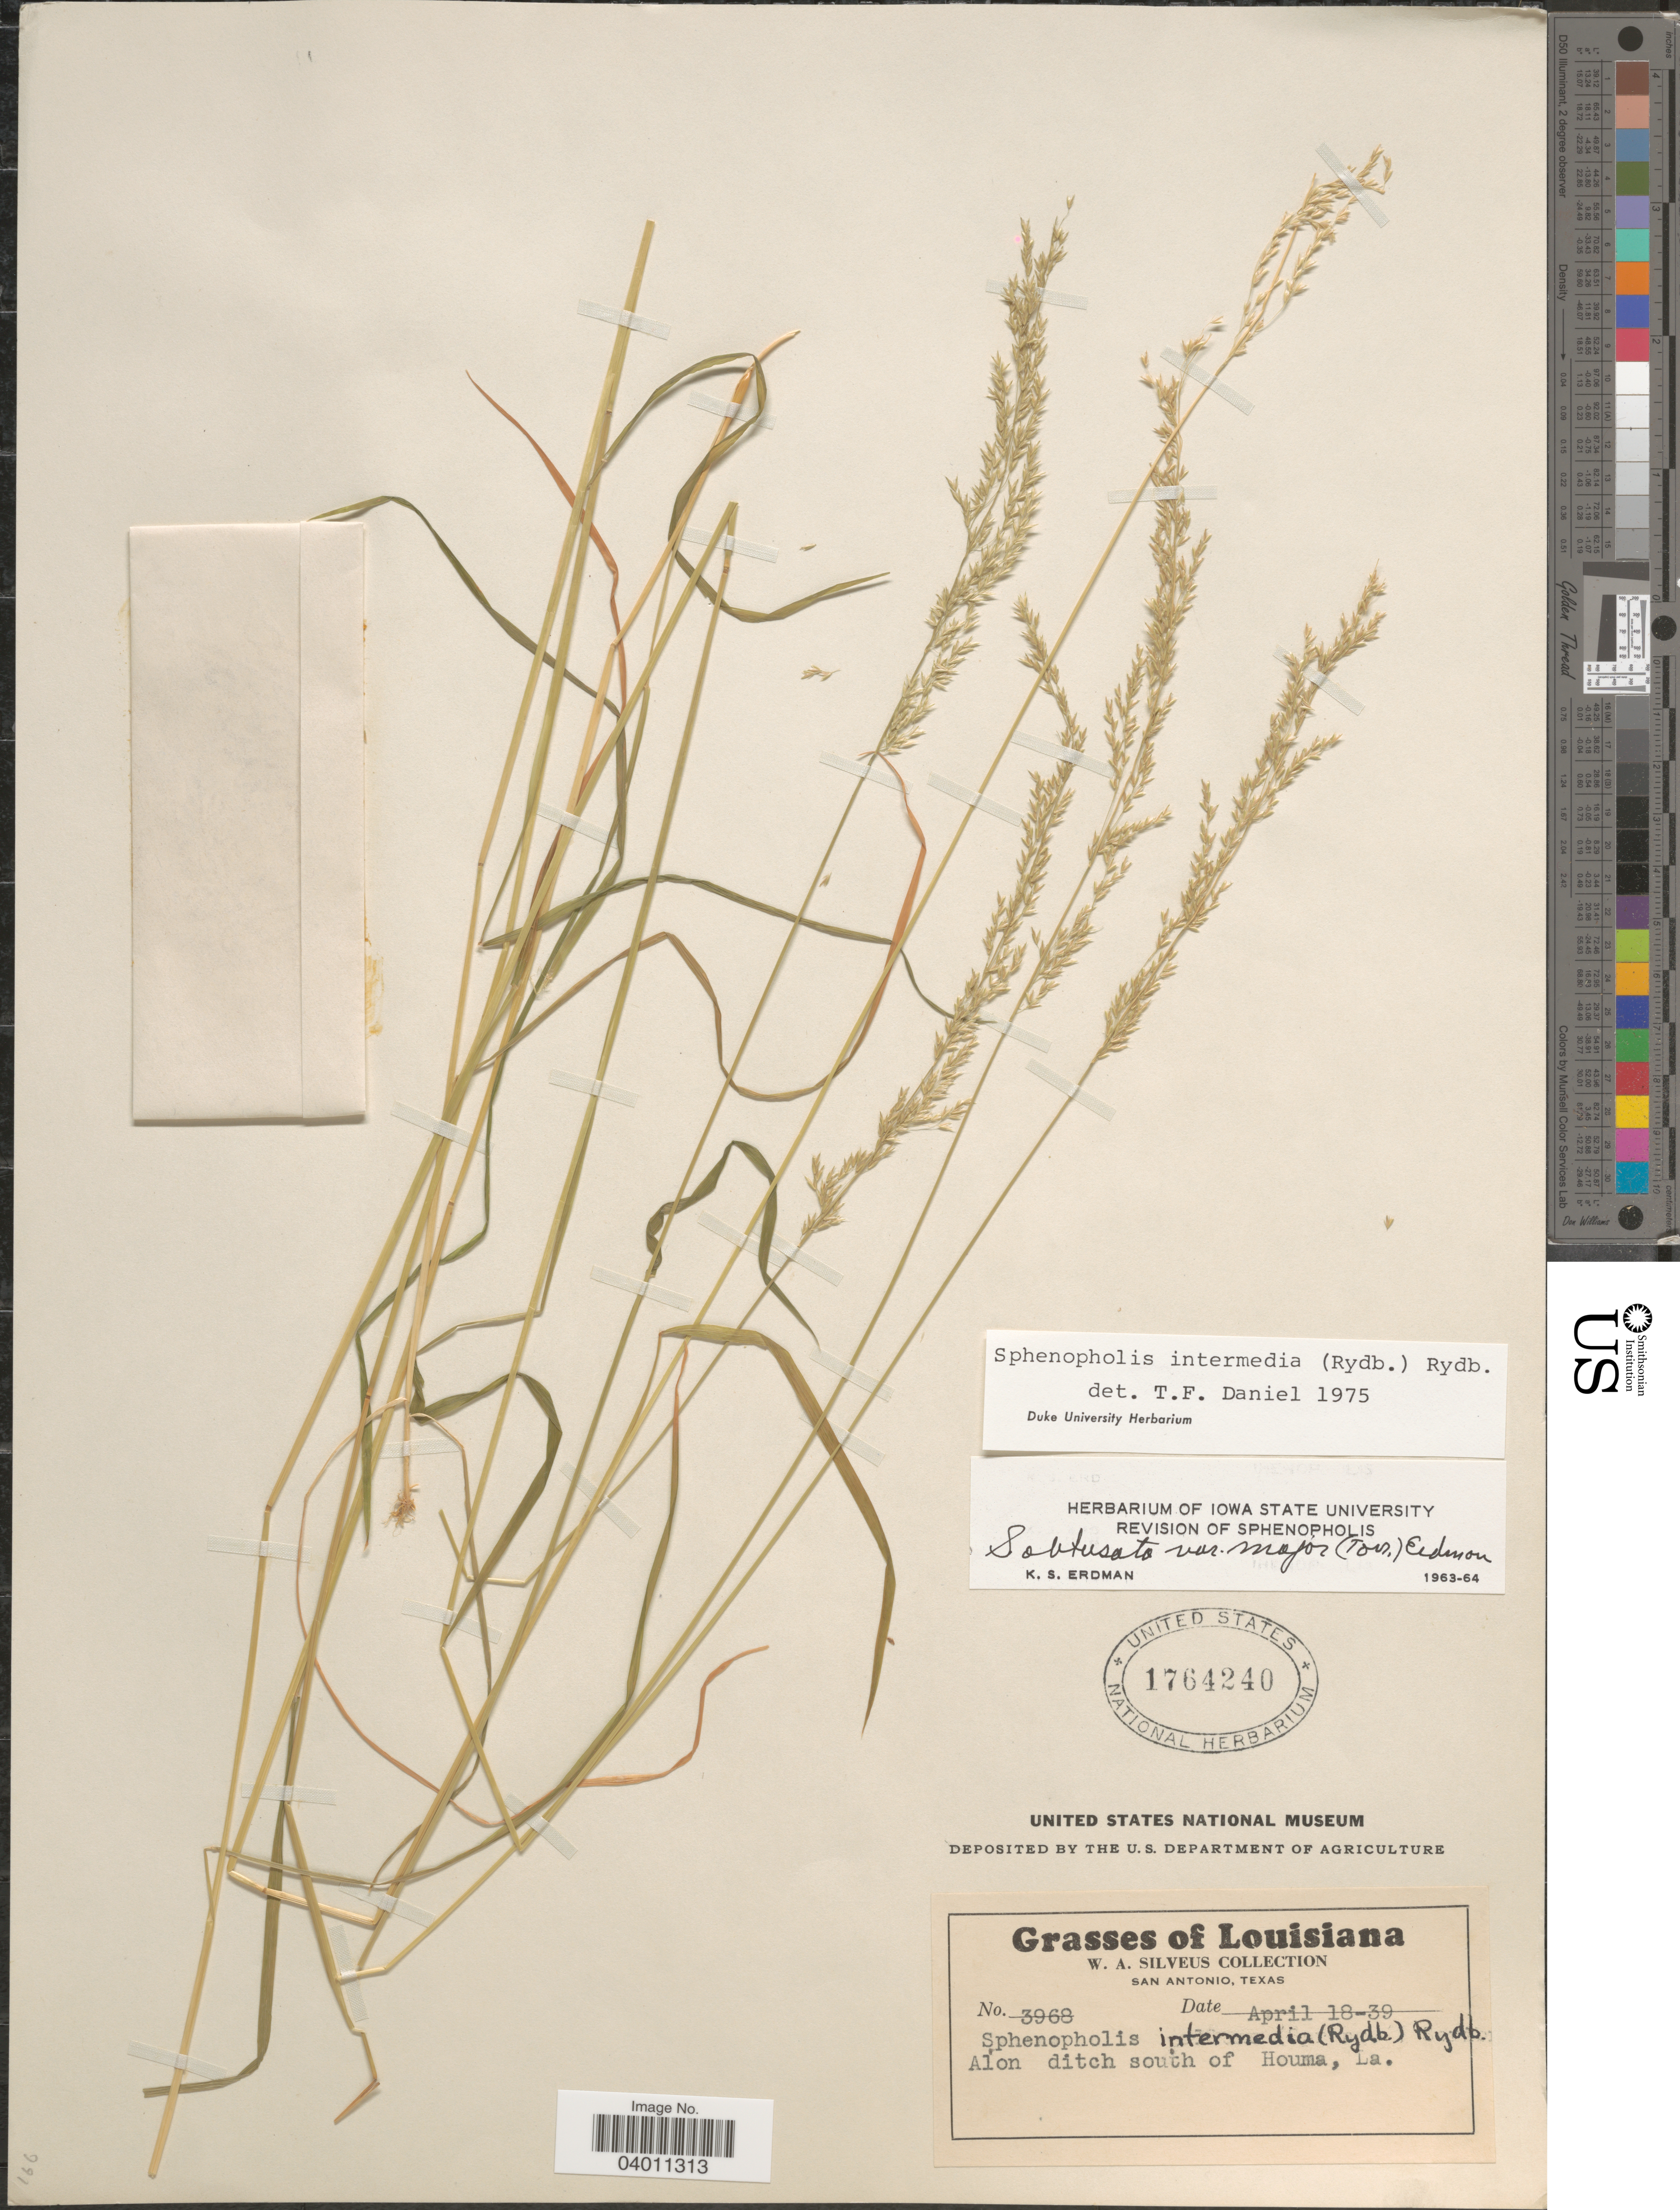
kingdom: Plantae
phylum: Tracheophyta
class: Liliopsida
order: Poales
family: Poaceae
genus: Sphenopholis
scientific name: Sphenopholis intermedia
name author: (Rydb.) Rydb.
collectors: W. Silveus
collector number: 3968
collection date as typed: Transcribed d/m/y: 18/4/39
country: United States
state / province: Louisiana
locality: Alon ditch south of Houma.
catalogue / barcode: US 1764240